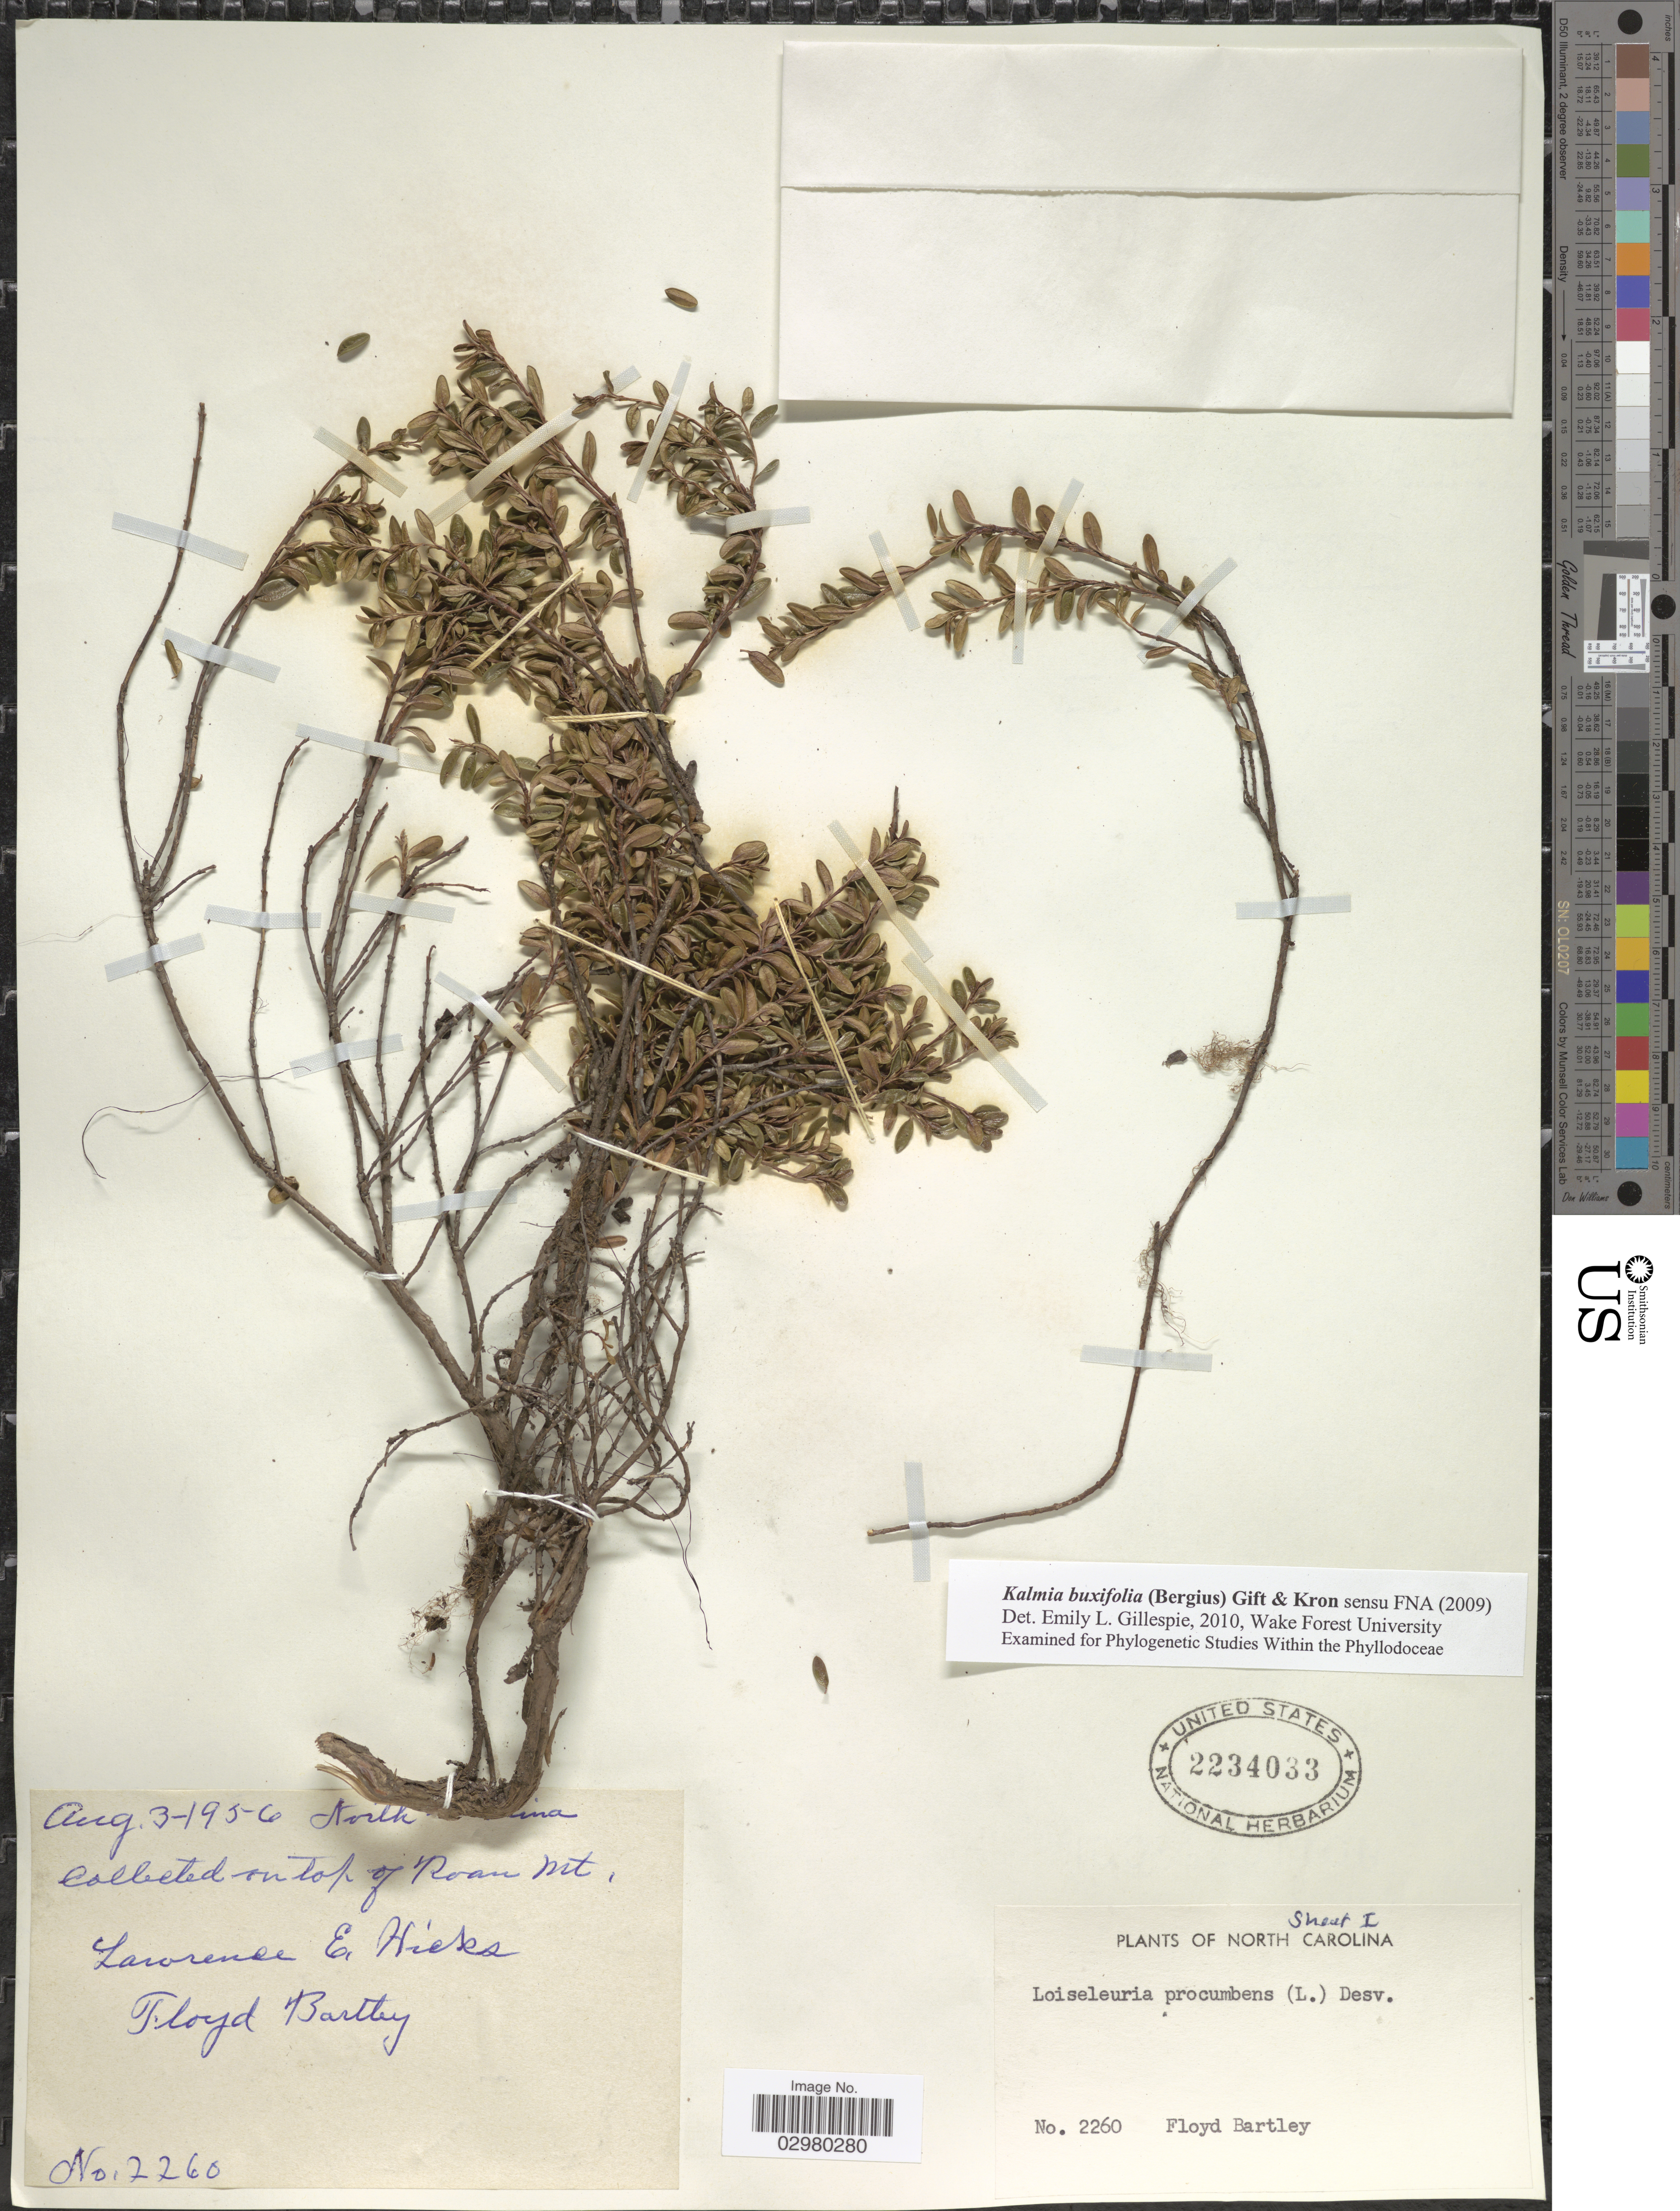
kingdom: Plantae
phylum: Tracheophyta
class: Magnoliopsida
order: Ericales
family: Ericaceae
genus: Leiophyllum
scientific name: Leiophyllum buxifolium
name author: (Bergius) Elliott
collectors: L. E. Hicks & F. Bartley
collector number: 2260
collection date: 1956-08-03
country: United States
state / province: North Carolina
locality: On top of Roan Mt.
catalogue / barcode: US 2234033